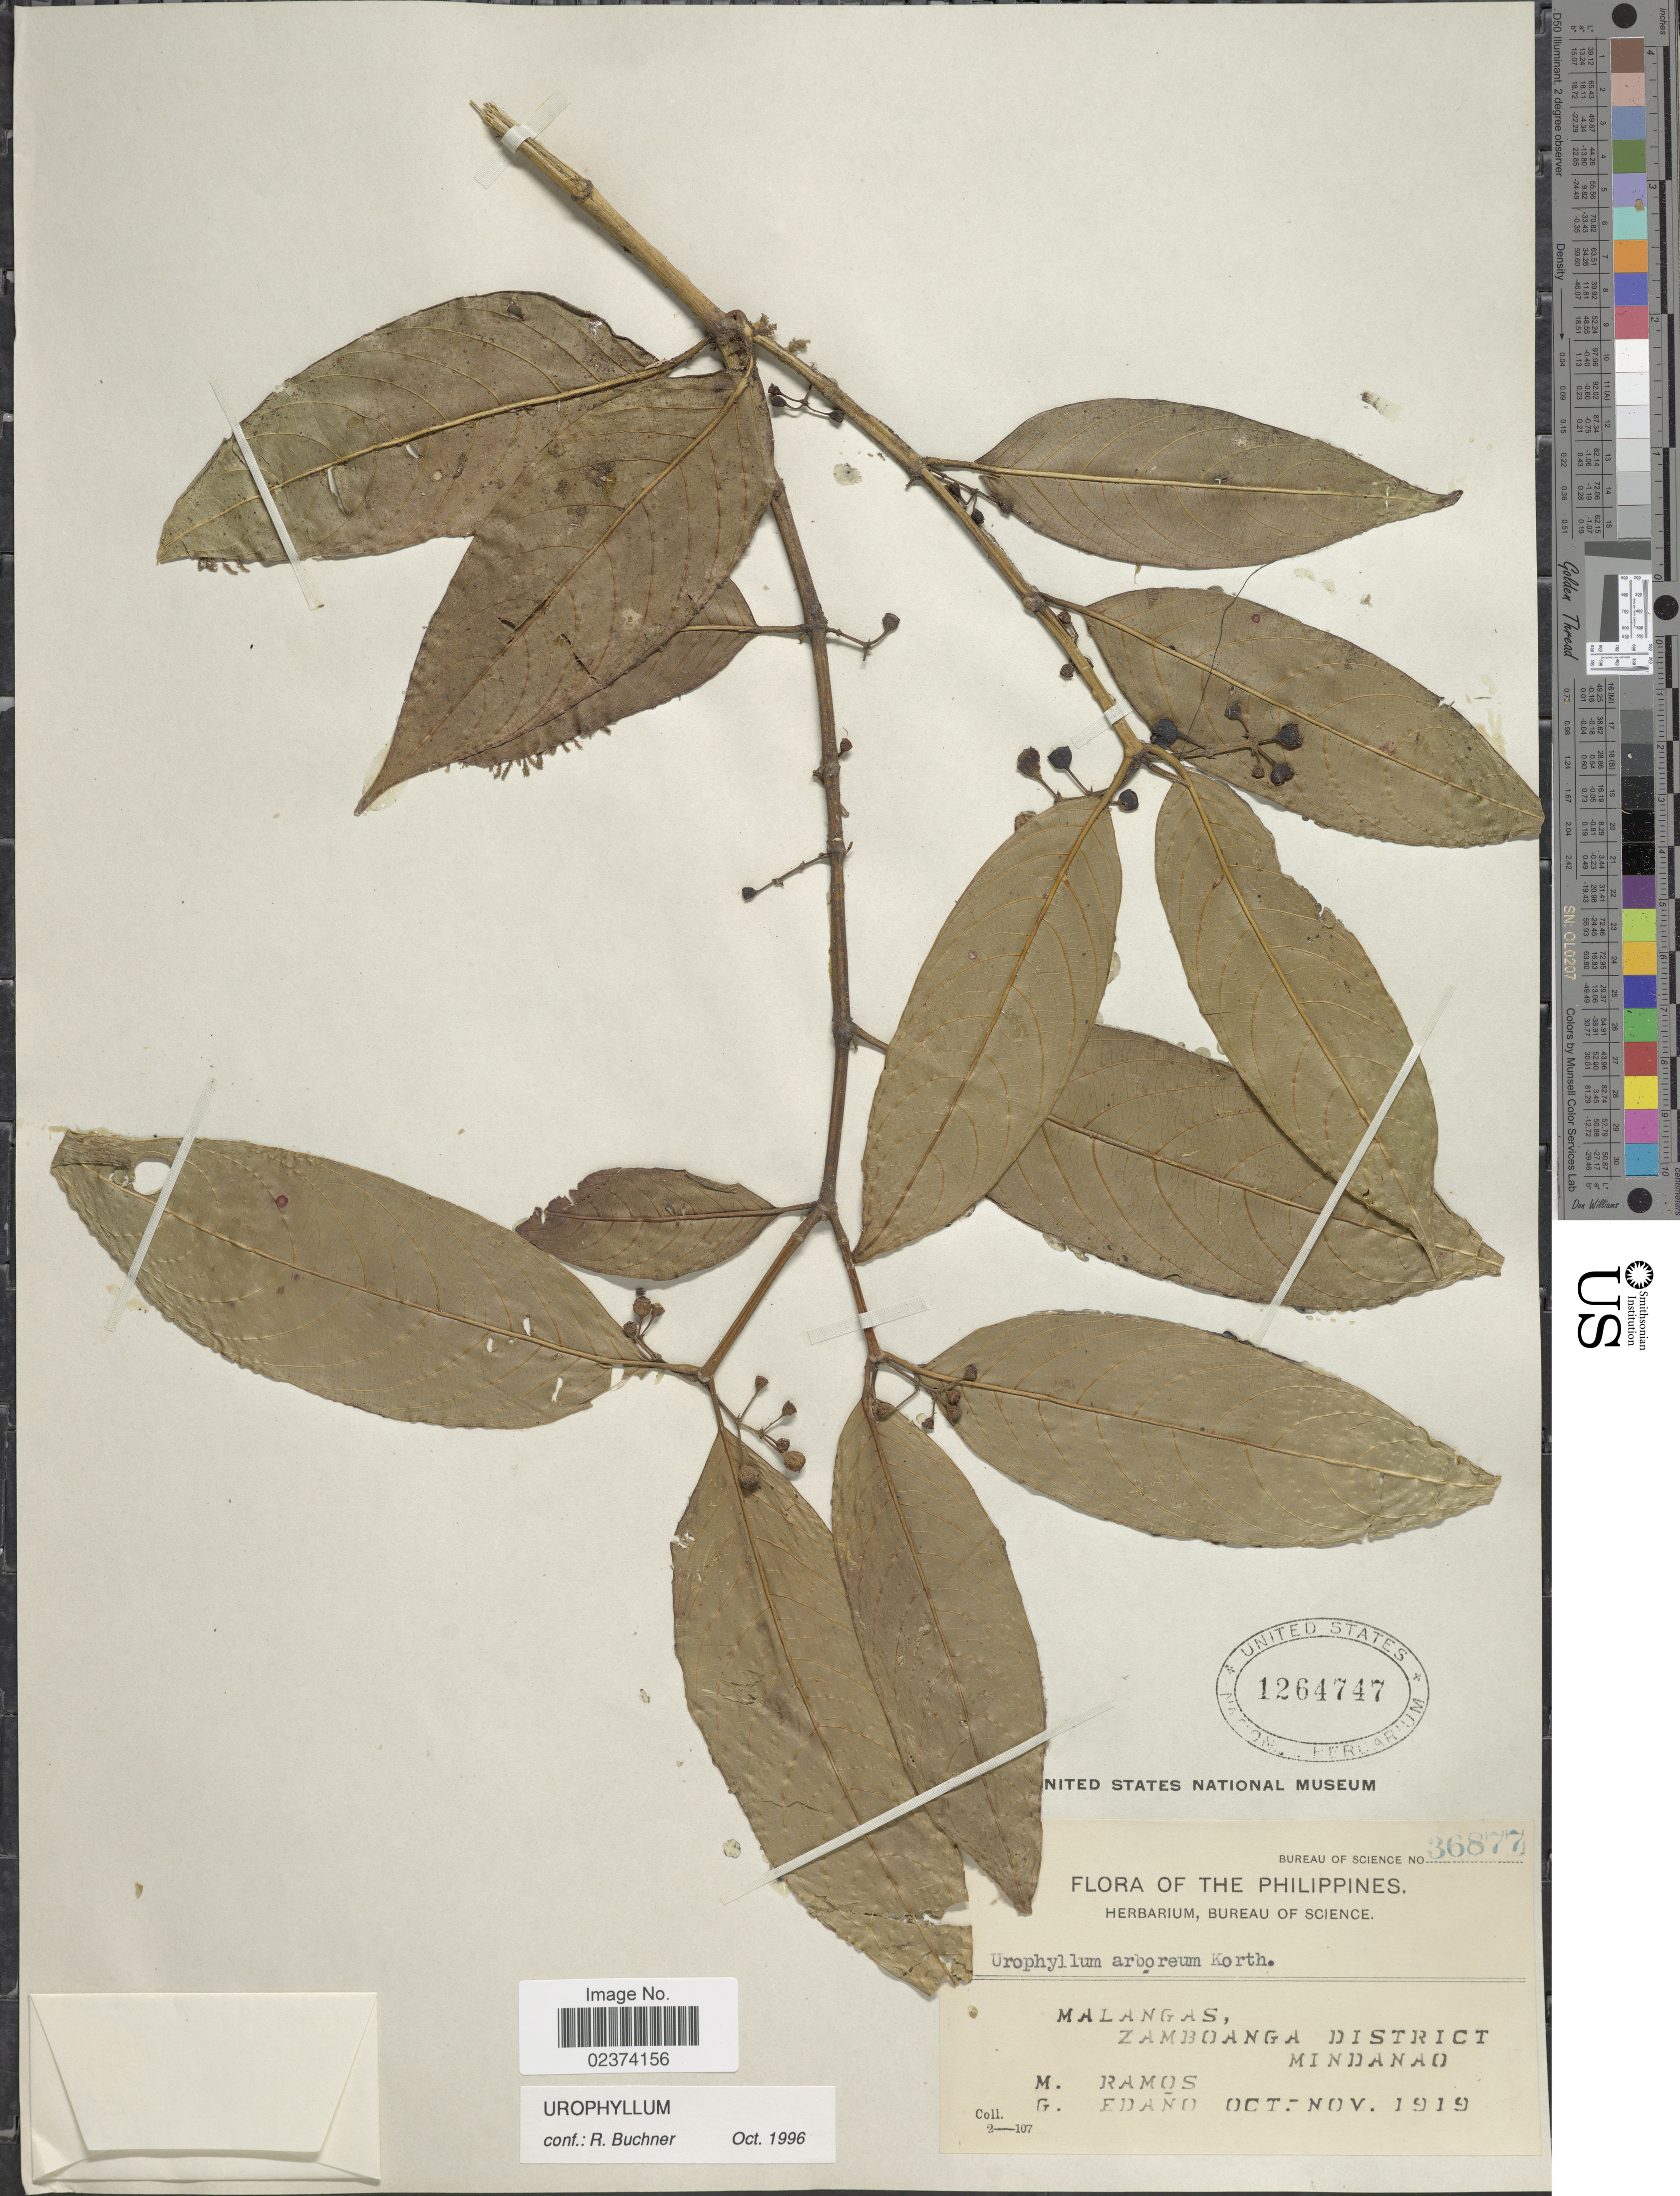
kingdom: Plantae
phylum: Tracheophyta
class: Magnoliopsida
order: Gentianales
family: Rubiaceae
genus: Urophyllum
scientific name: Urophyllum sp.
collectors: M. Ramos & G. Edaño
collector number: Bureau of Science 36877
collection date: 1919-10/1919-11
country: Philippines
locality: Malangas, Zamboanga District, Mindanao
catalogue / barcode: US 1264747